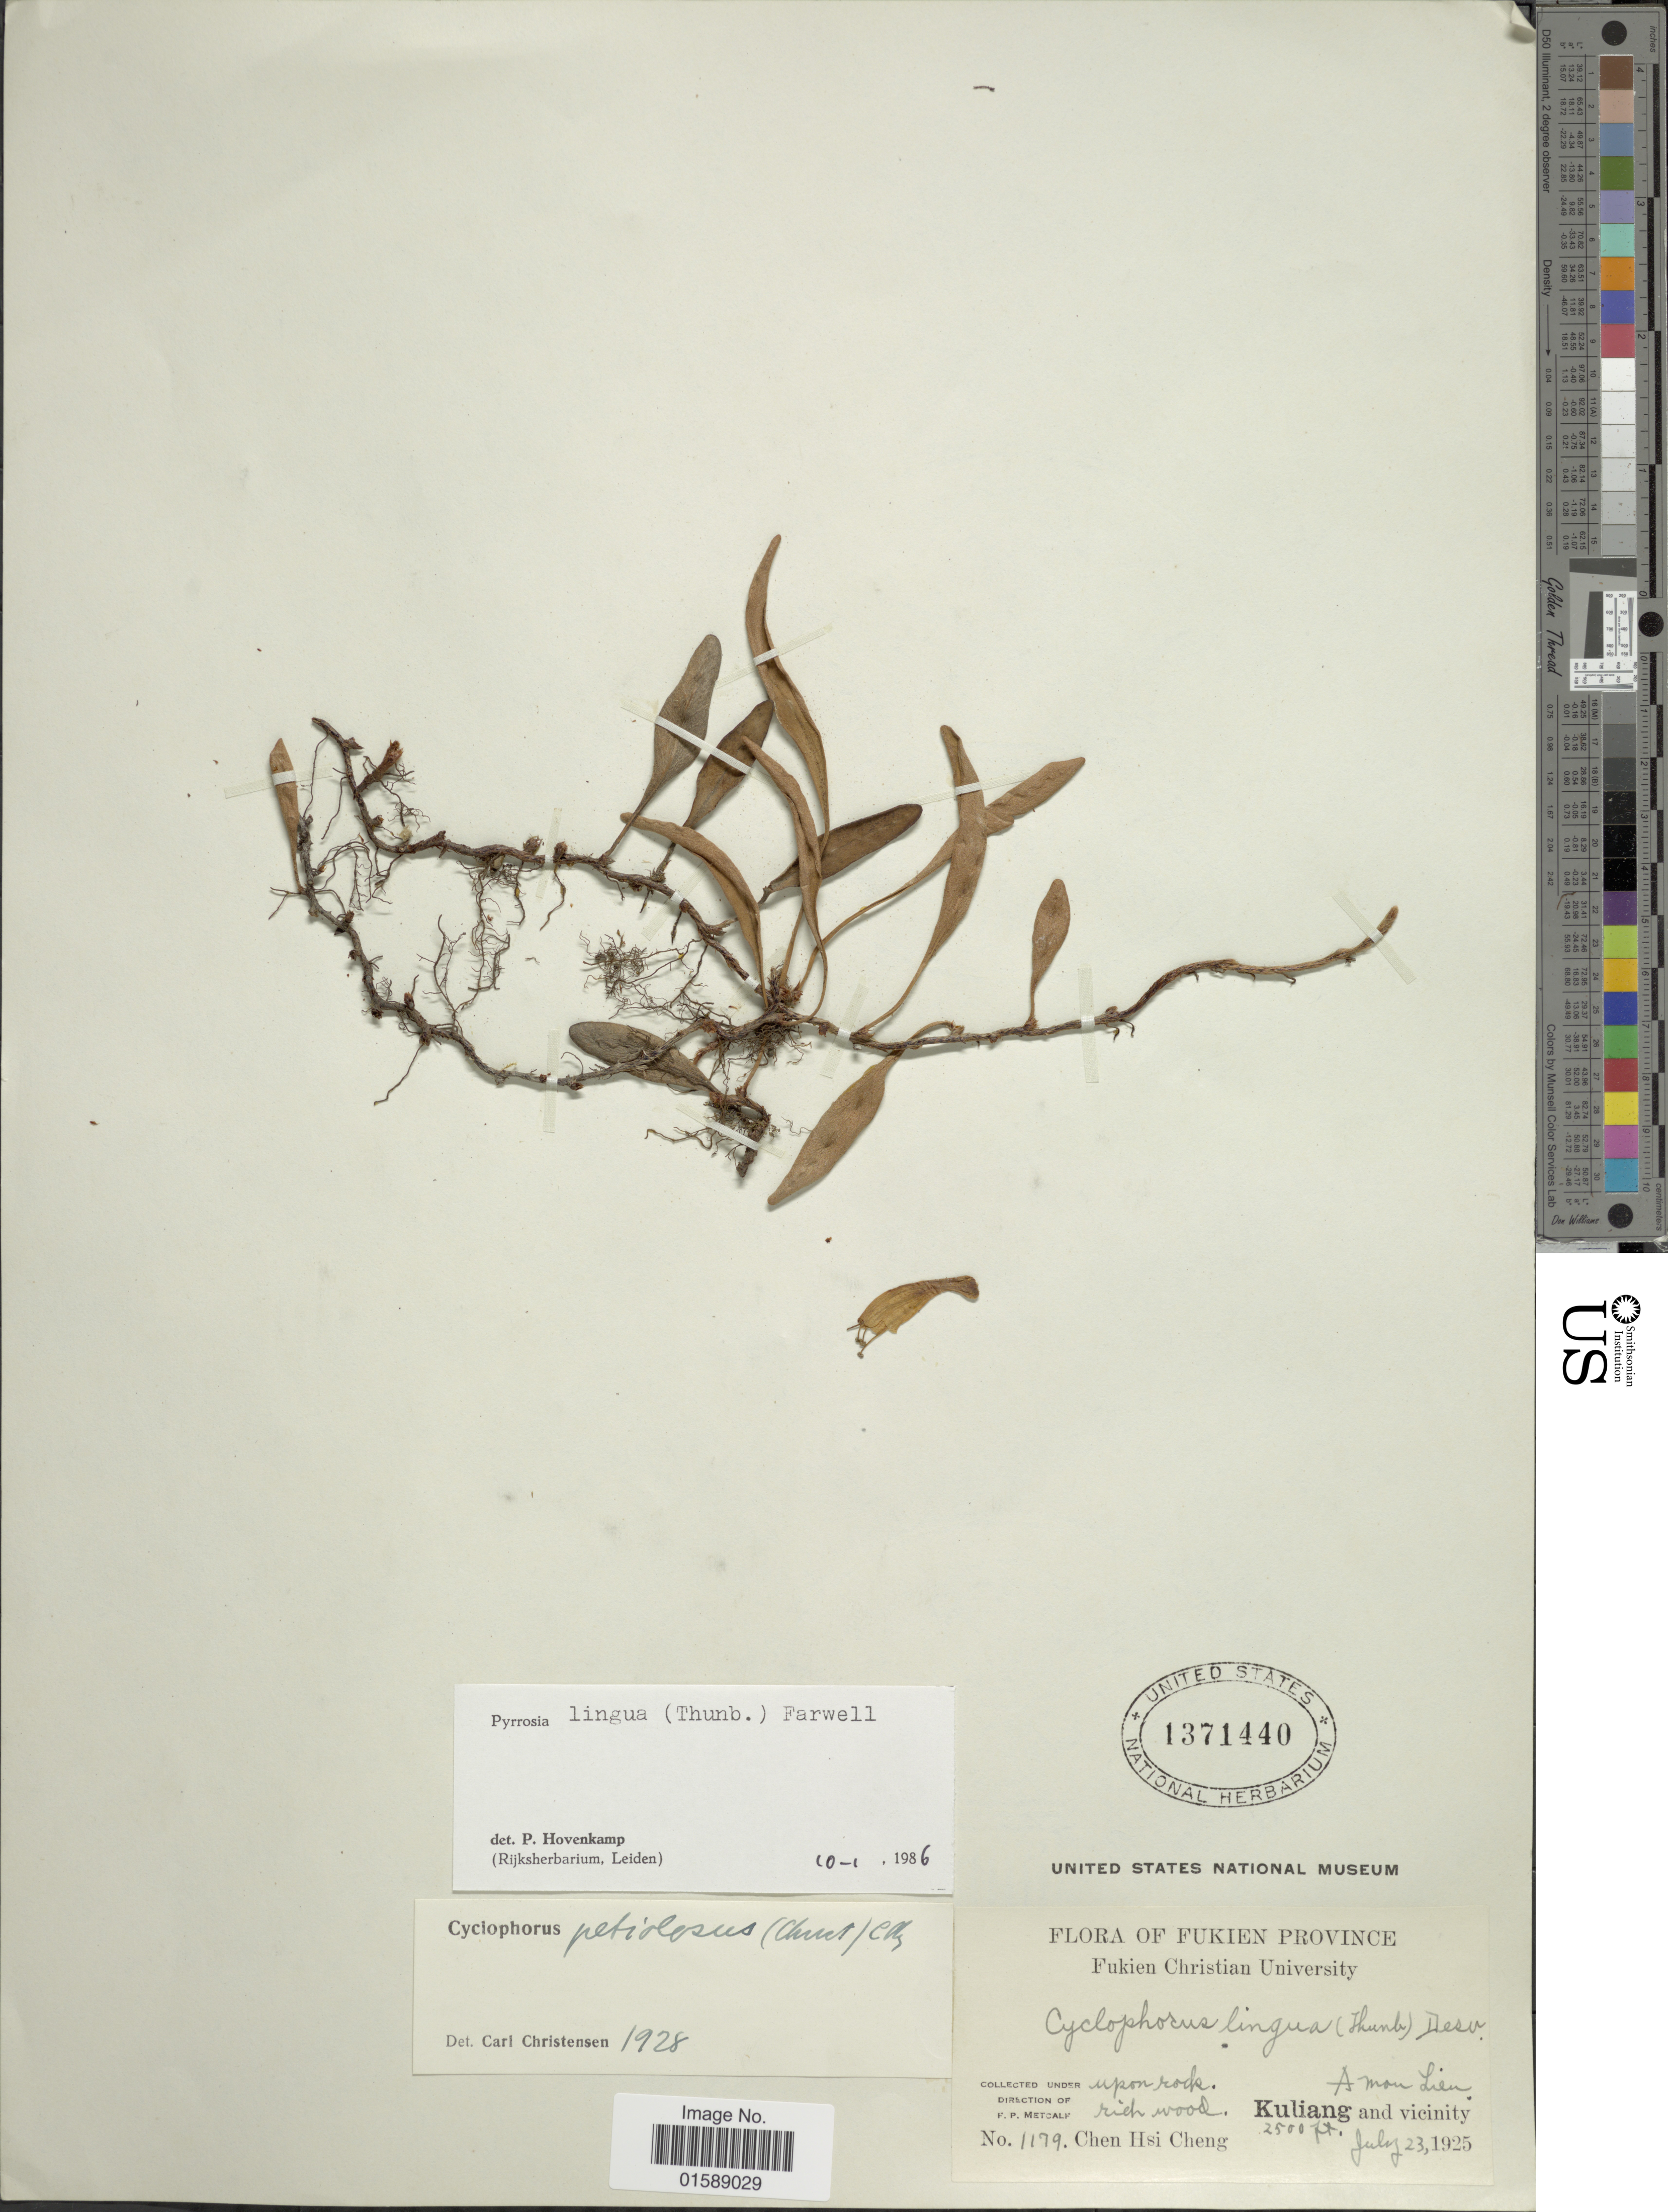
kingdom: Plantae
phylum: Tracheophyta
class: Polypodiopsida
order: Polypodiales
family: Polypodiaceae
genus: Pyrrosia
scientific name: Pyrrosia lingua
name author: (Thurb.) Farw.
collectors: H. C. Chen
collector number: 1179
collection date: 1925-07-23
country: China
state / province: Fujian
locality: Fukien Province. A mou Lien, Kuliang and vicinity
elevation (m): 762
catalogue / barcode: US 1371440